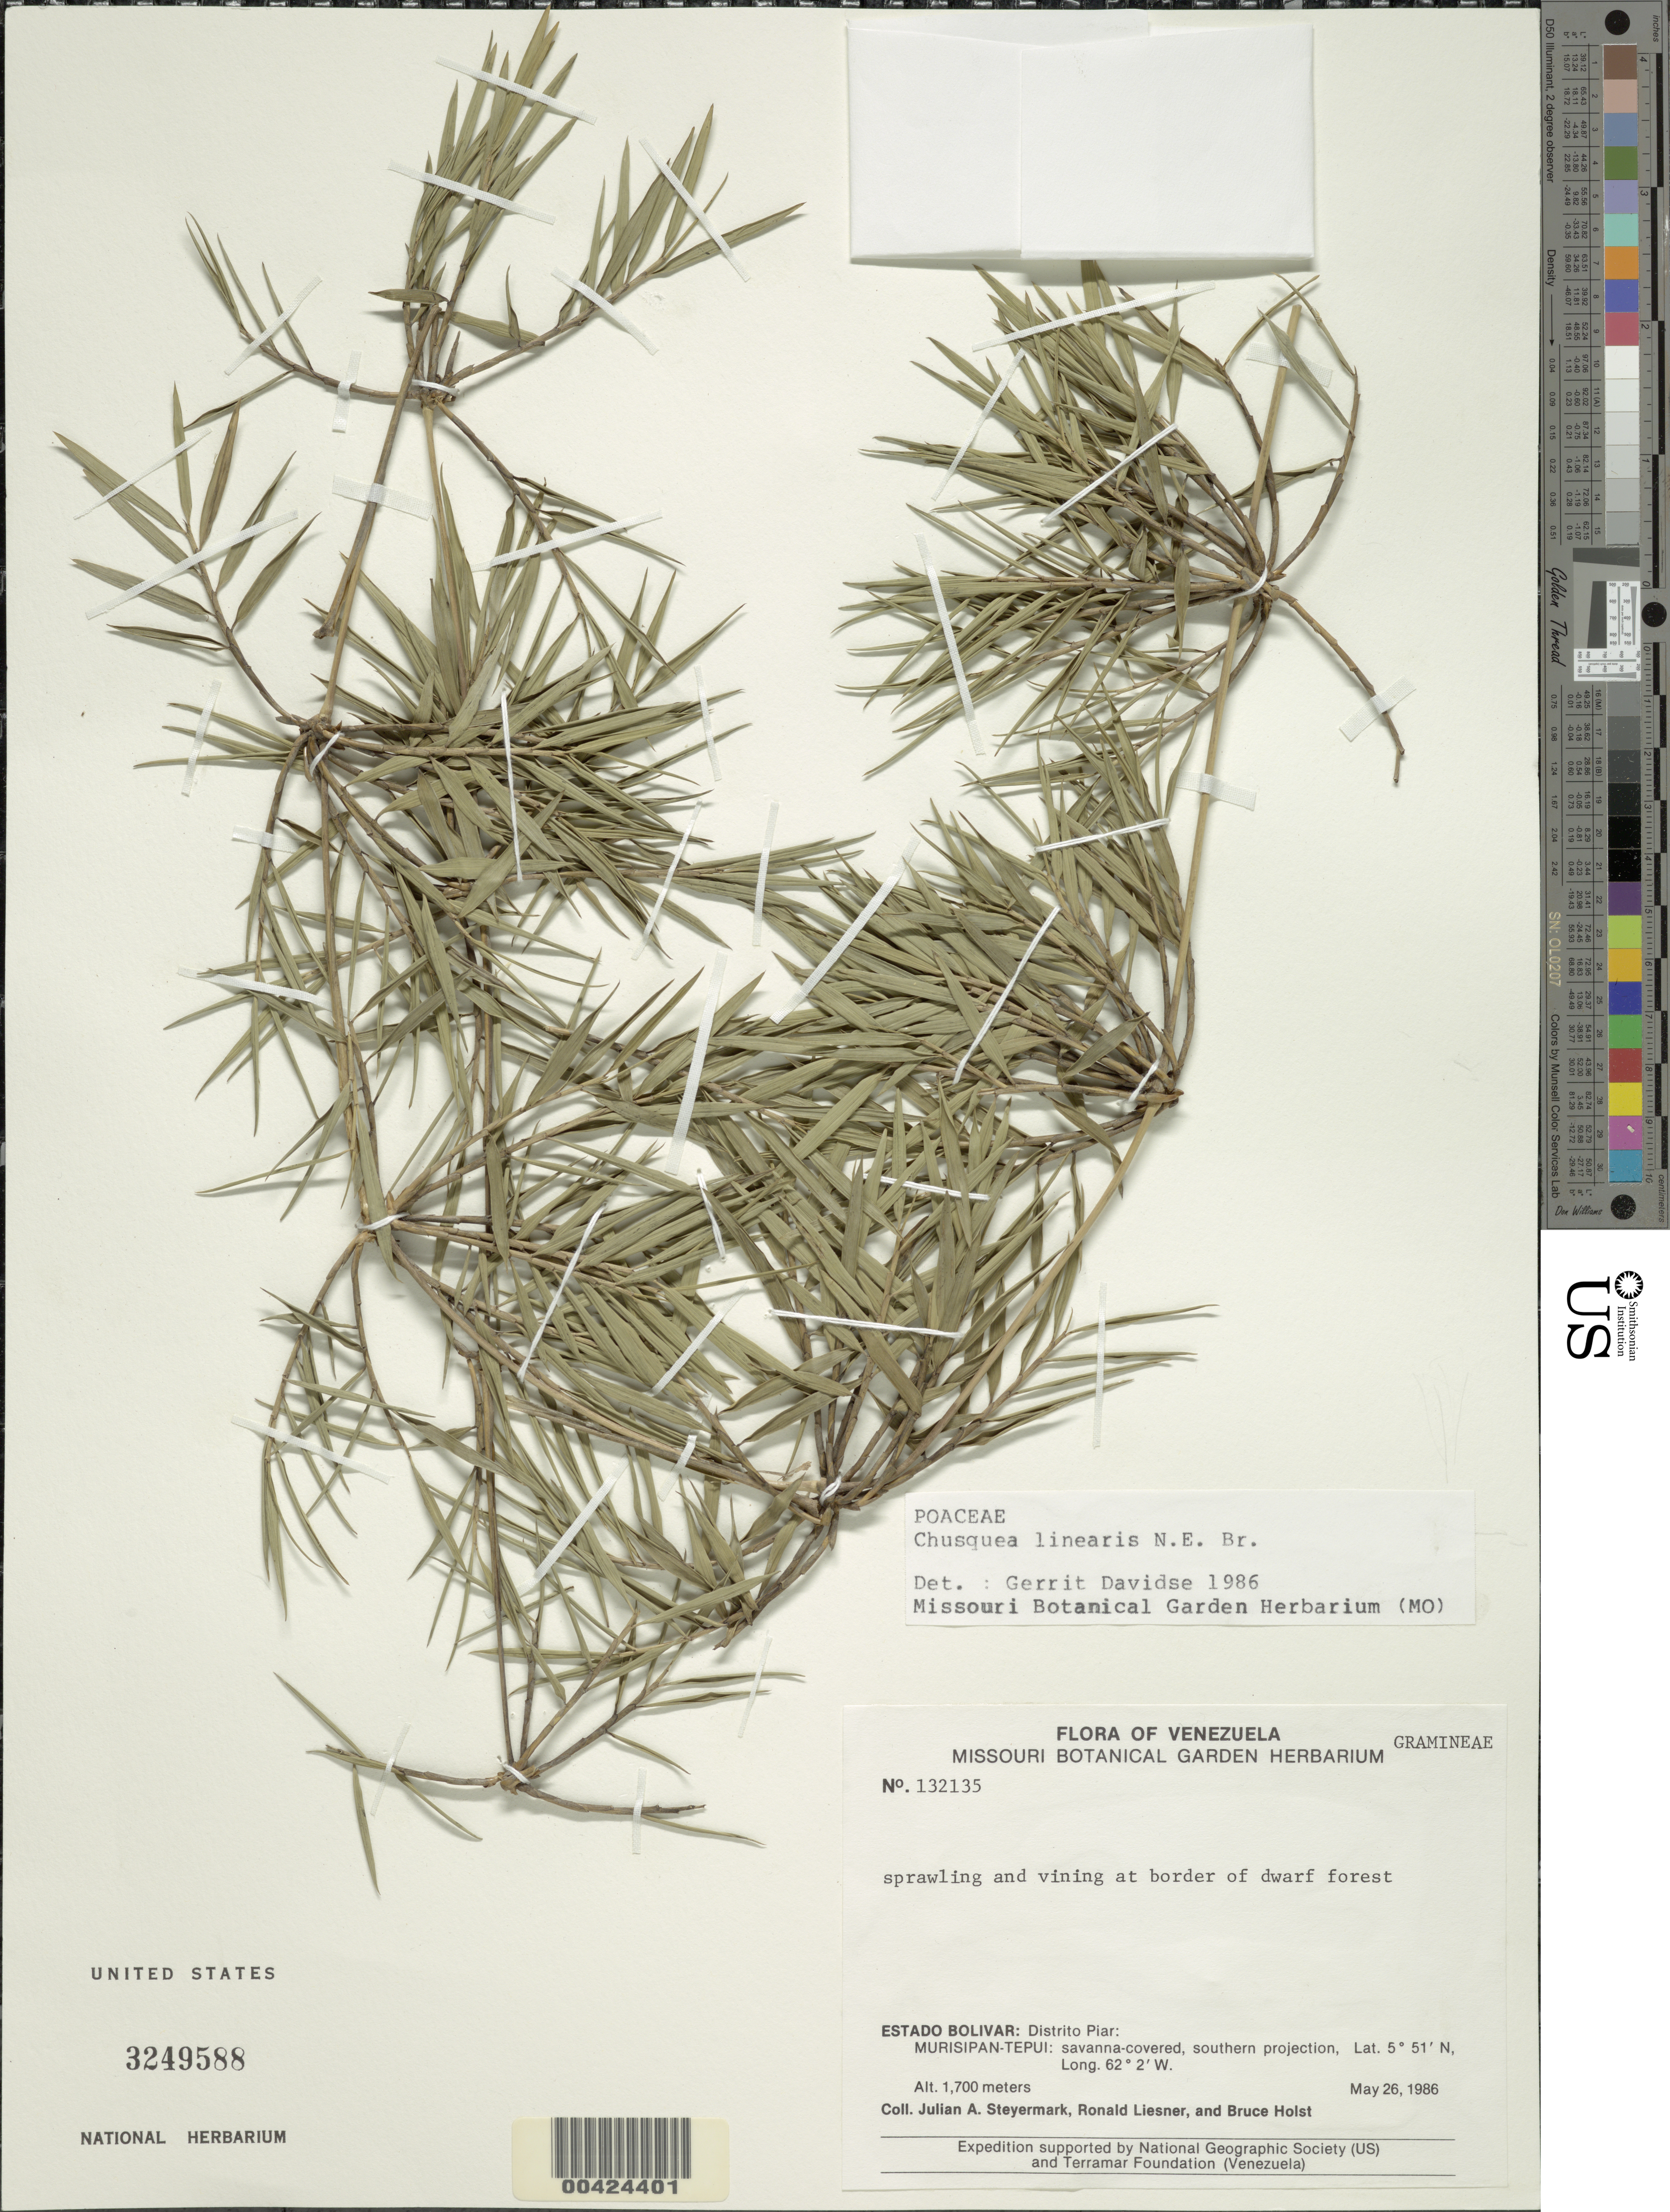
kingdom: Plantae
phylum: Tracheophyta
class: Liliopsida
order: Poales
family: Poaceae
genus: Chusquea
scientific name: Chusquea linearis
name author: N.E. Br.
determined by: Davidse, Gerrit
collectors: J. Steyermark, B. Holst & R. L. Liesner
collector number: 132135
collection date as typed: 26 May 1986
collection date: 1986-05-26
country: Venezuela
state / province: Bolivar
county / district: Piar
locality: Murisipan-tepui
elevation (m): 1700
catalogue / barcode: US 3249588